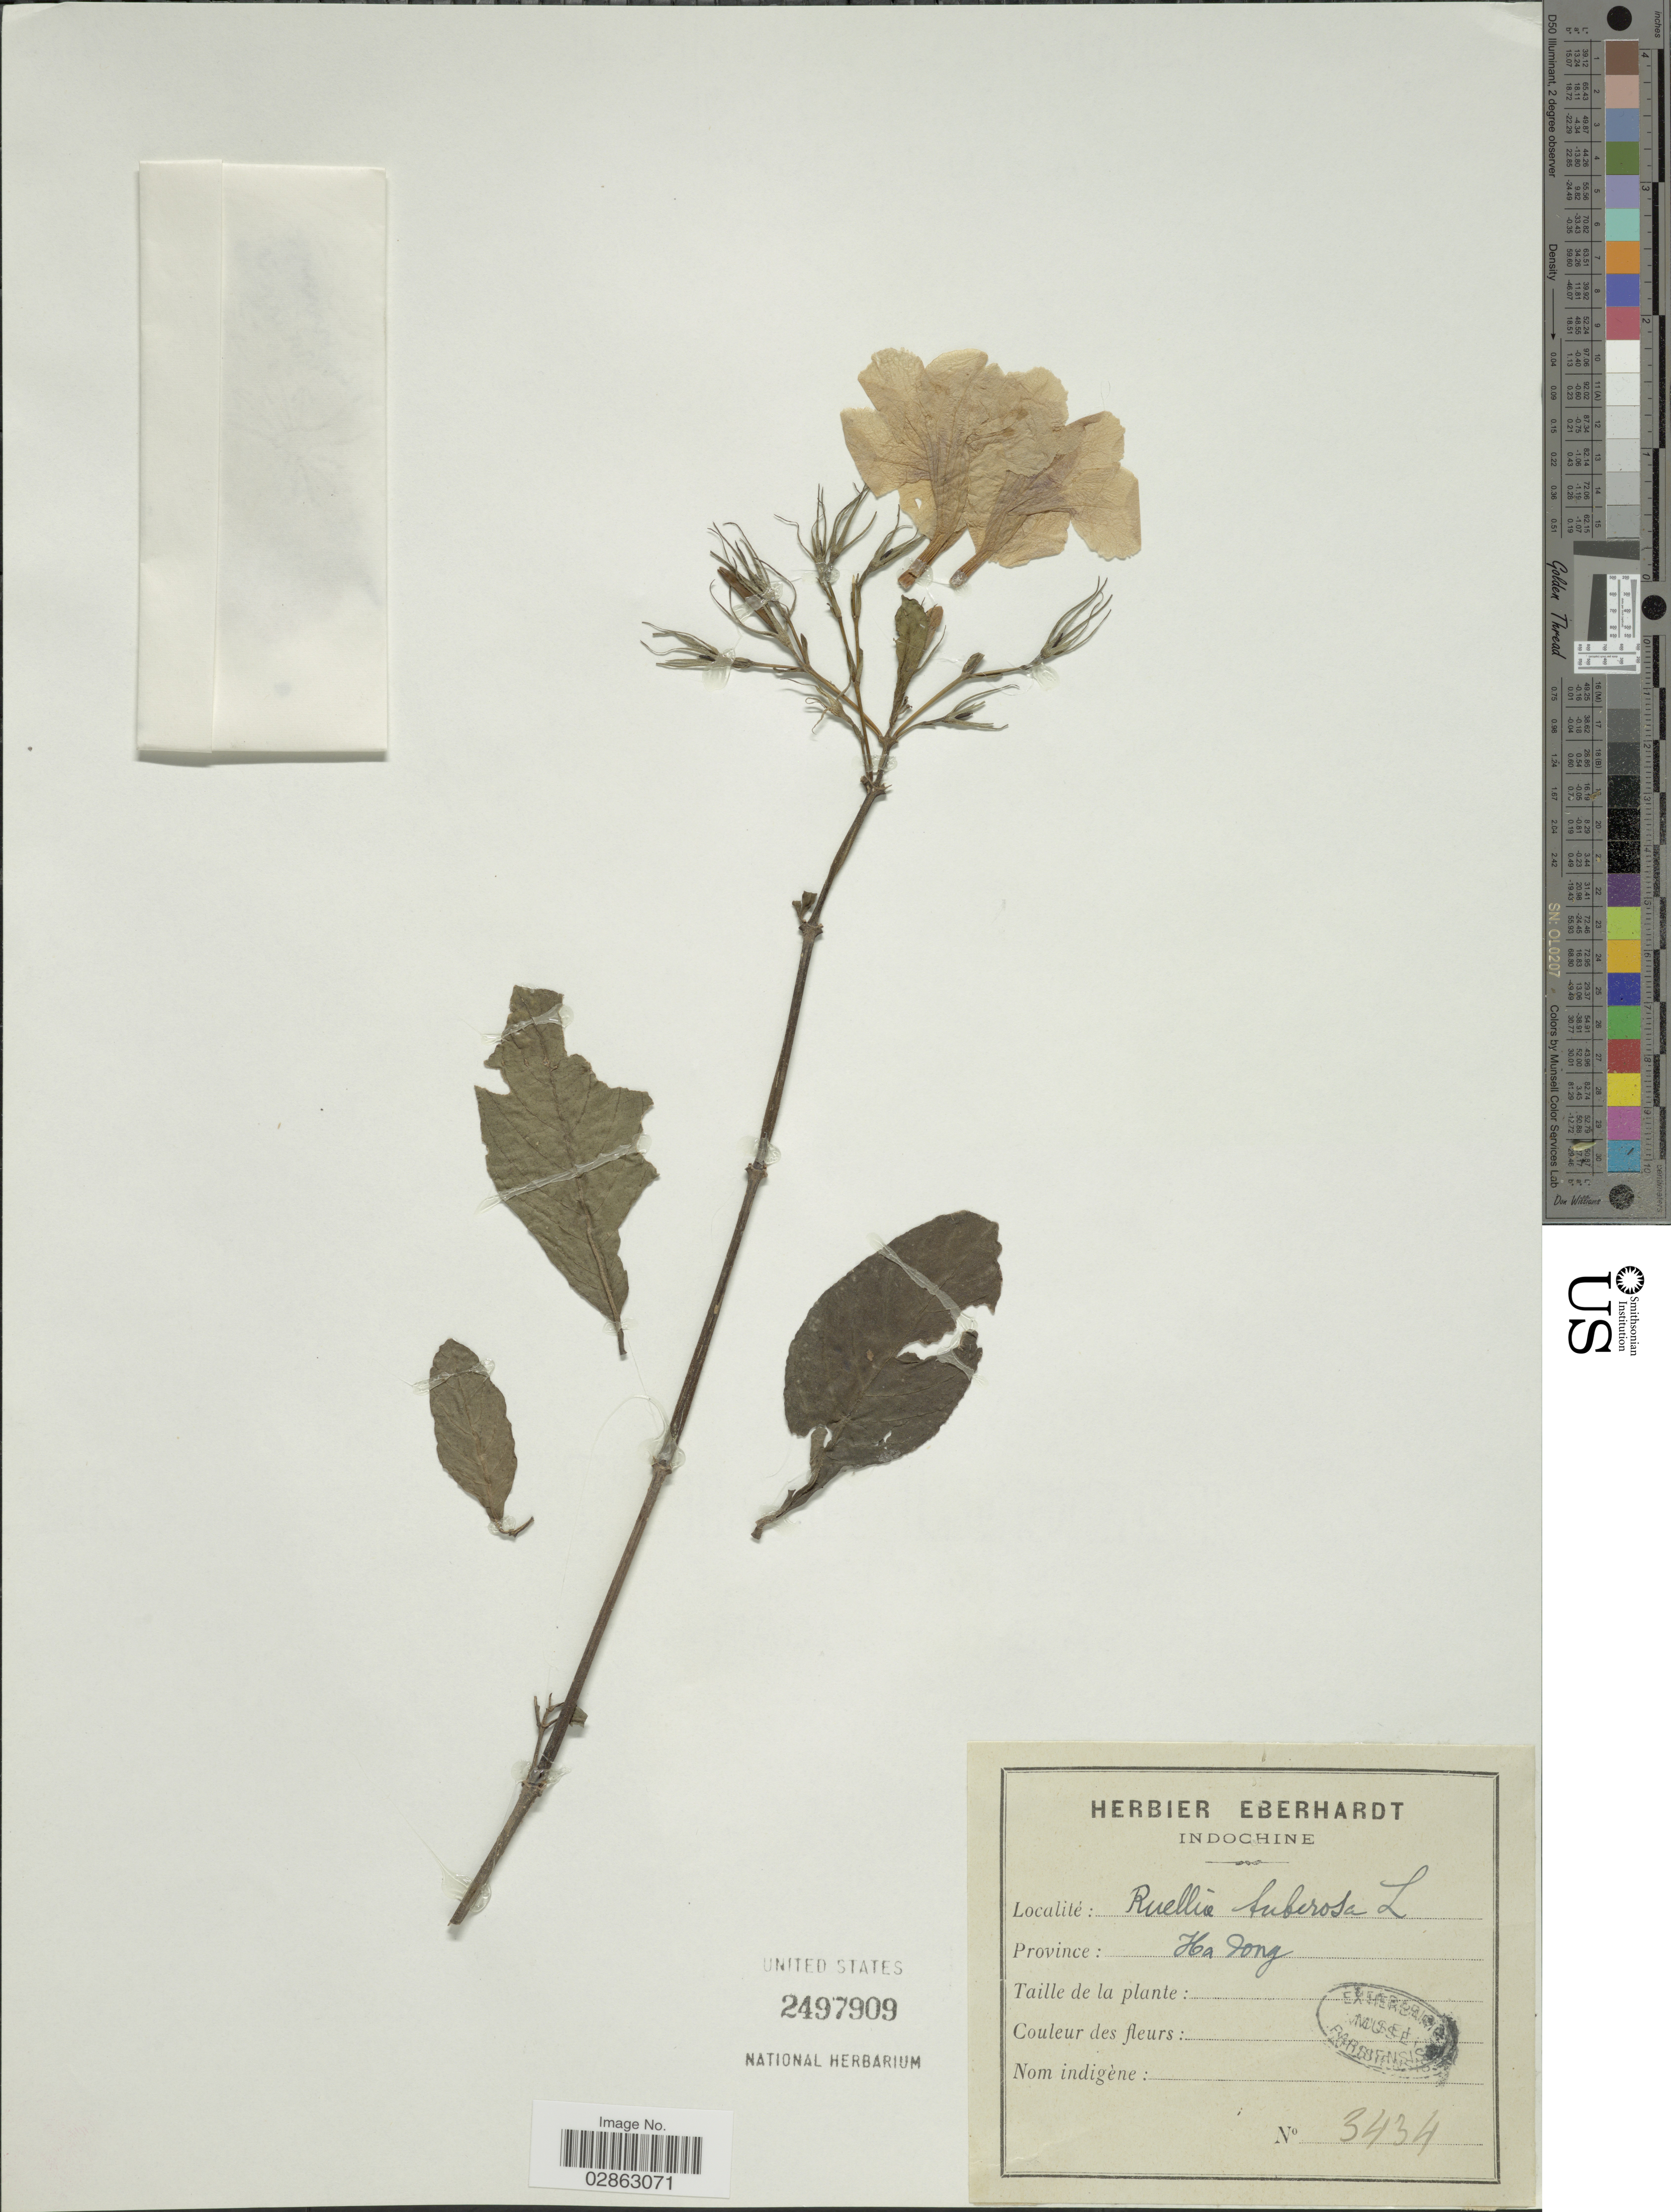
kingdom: Plantae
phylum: Tracheophyta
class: Magnoliopsida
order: Lamiales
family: Acanthaceae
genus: Ruellia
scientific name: Ruellia tuberosa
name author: L.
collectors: ex herb. Eberhardt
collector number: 3434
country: Vietnam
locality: Ha long.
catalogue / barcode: US 2497909